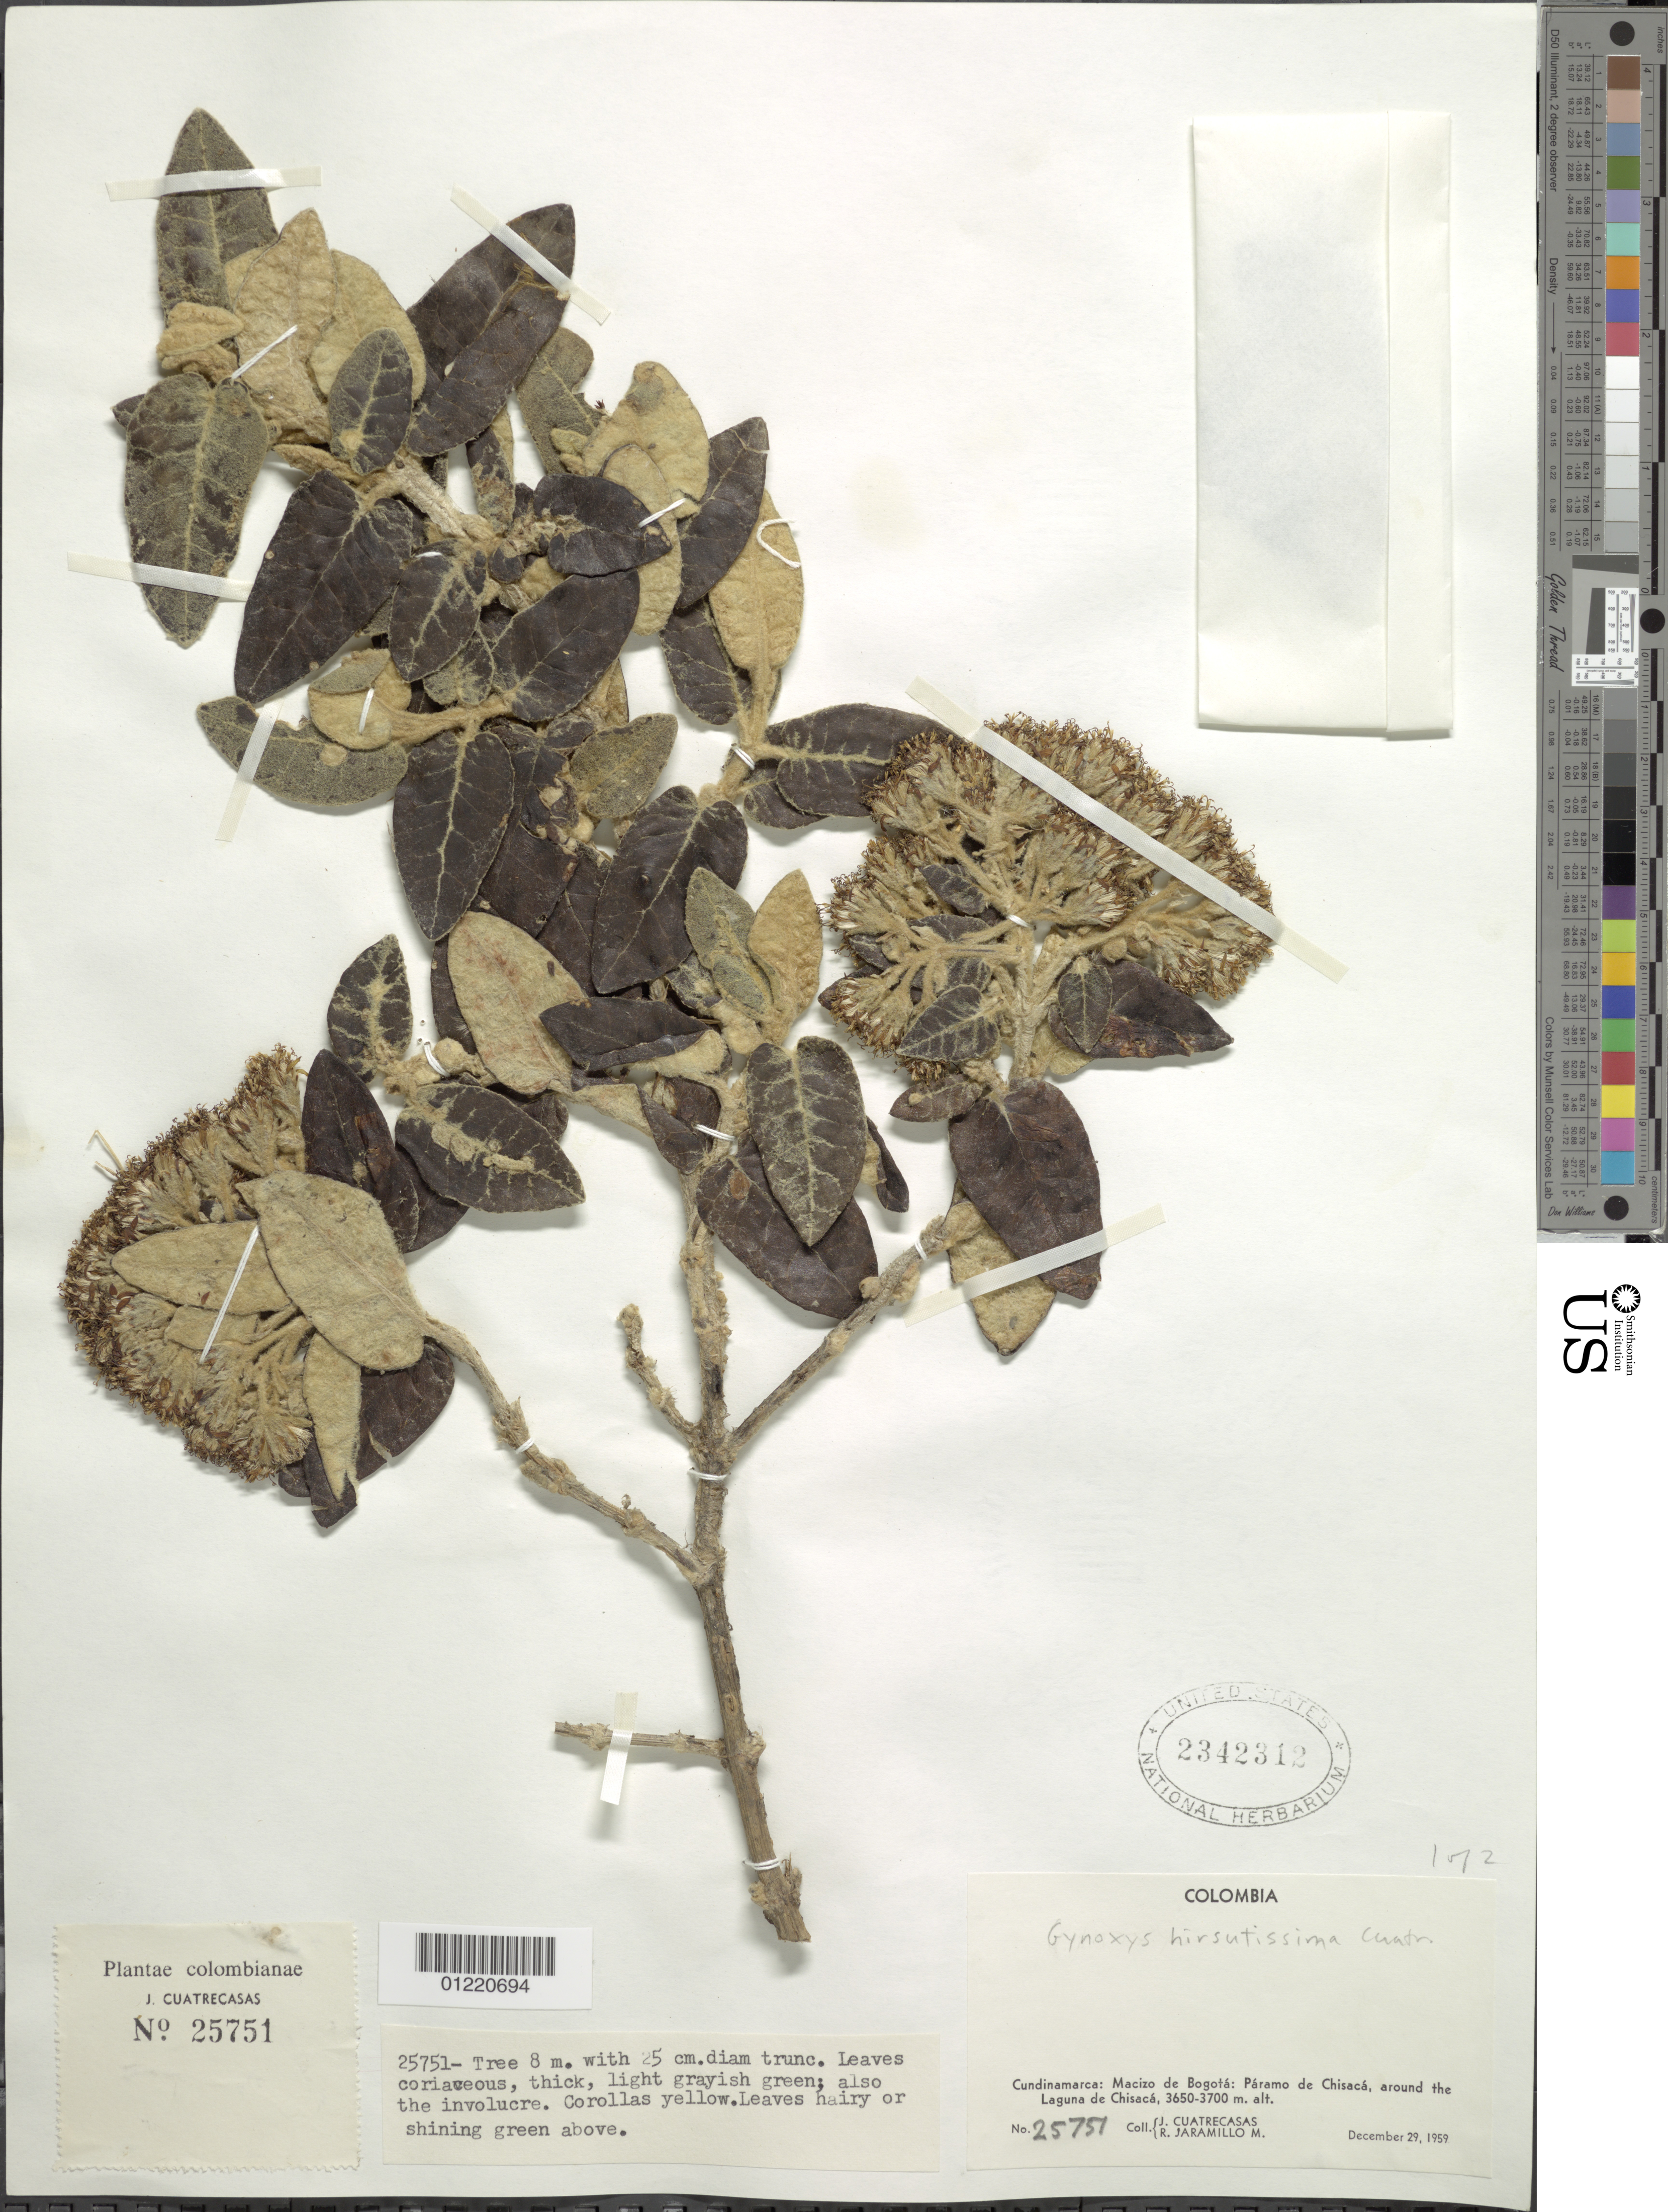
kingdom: Plantae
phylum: Tracheophyta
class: Magnoliopsida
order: Asterales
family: Asteraceae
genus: Gynoxys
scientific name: Gynoxys hirsutissima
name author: Cuatrec.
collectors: J. Cuatrecasas & R. Jaramillo M.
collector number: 25751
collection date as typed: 29 Dec 1959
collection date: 1959-12-29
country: Colombia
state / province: Cundinamarca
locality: Macizo de Bogotá, Páramo de Chisacá, around Laguna de Chisacá.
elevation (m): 3650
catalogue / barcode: US 2342312